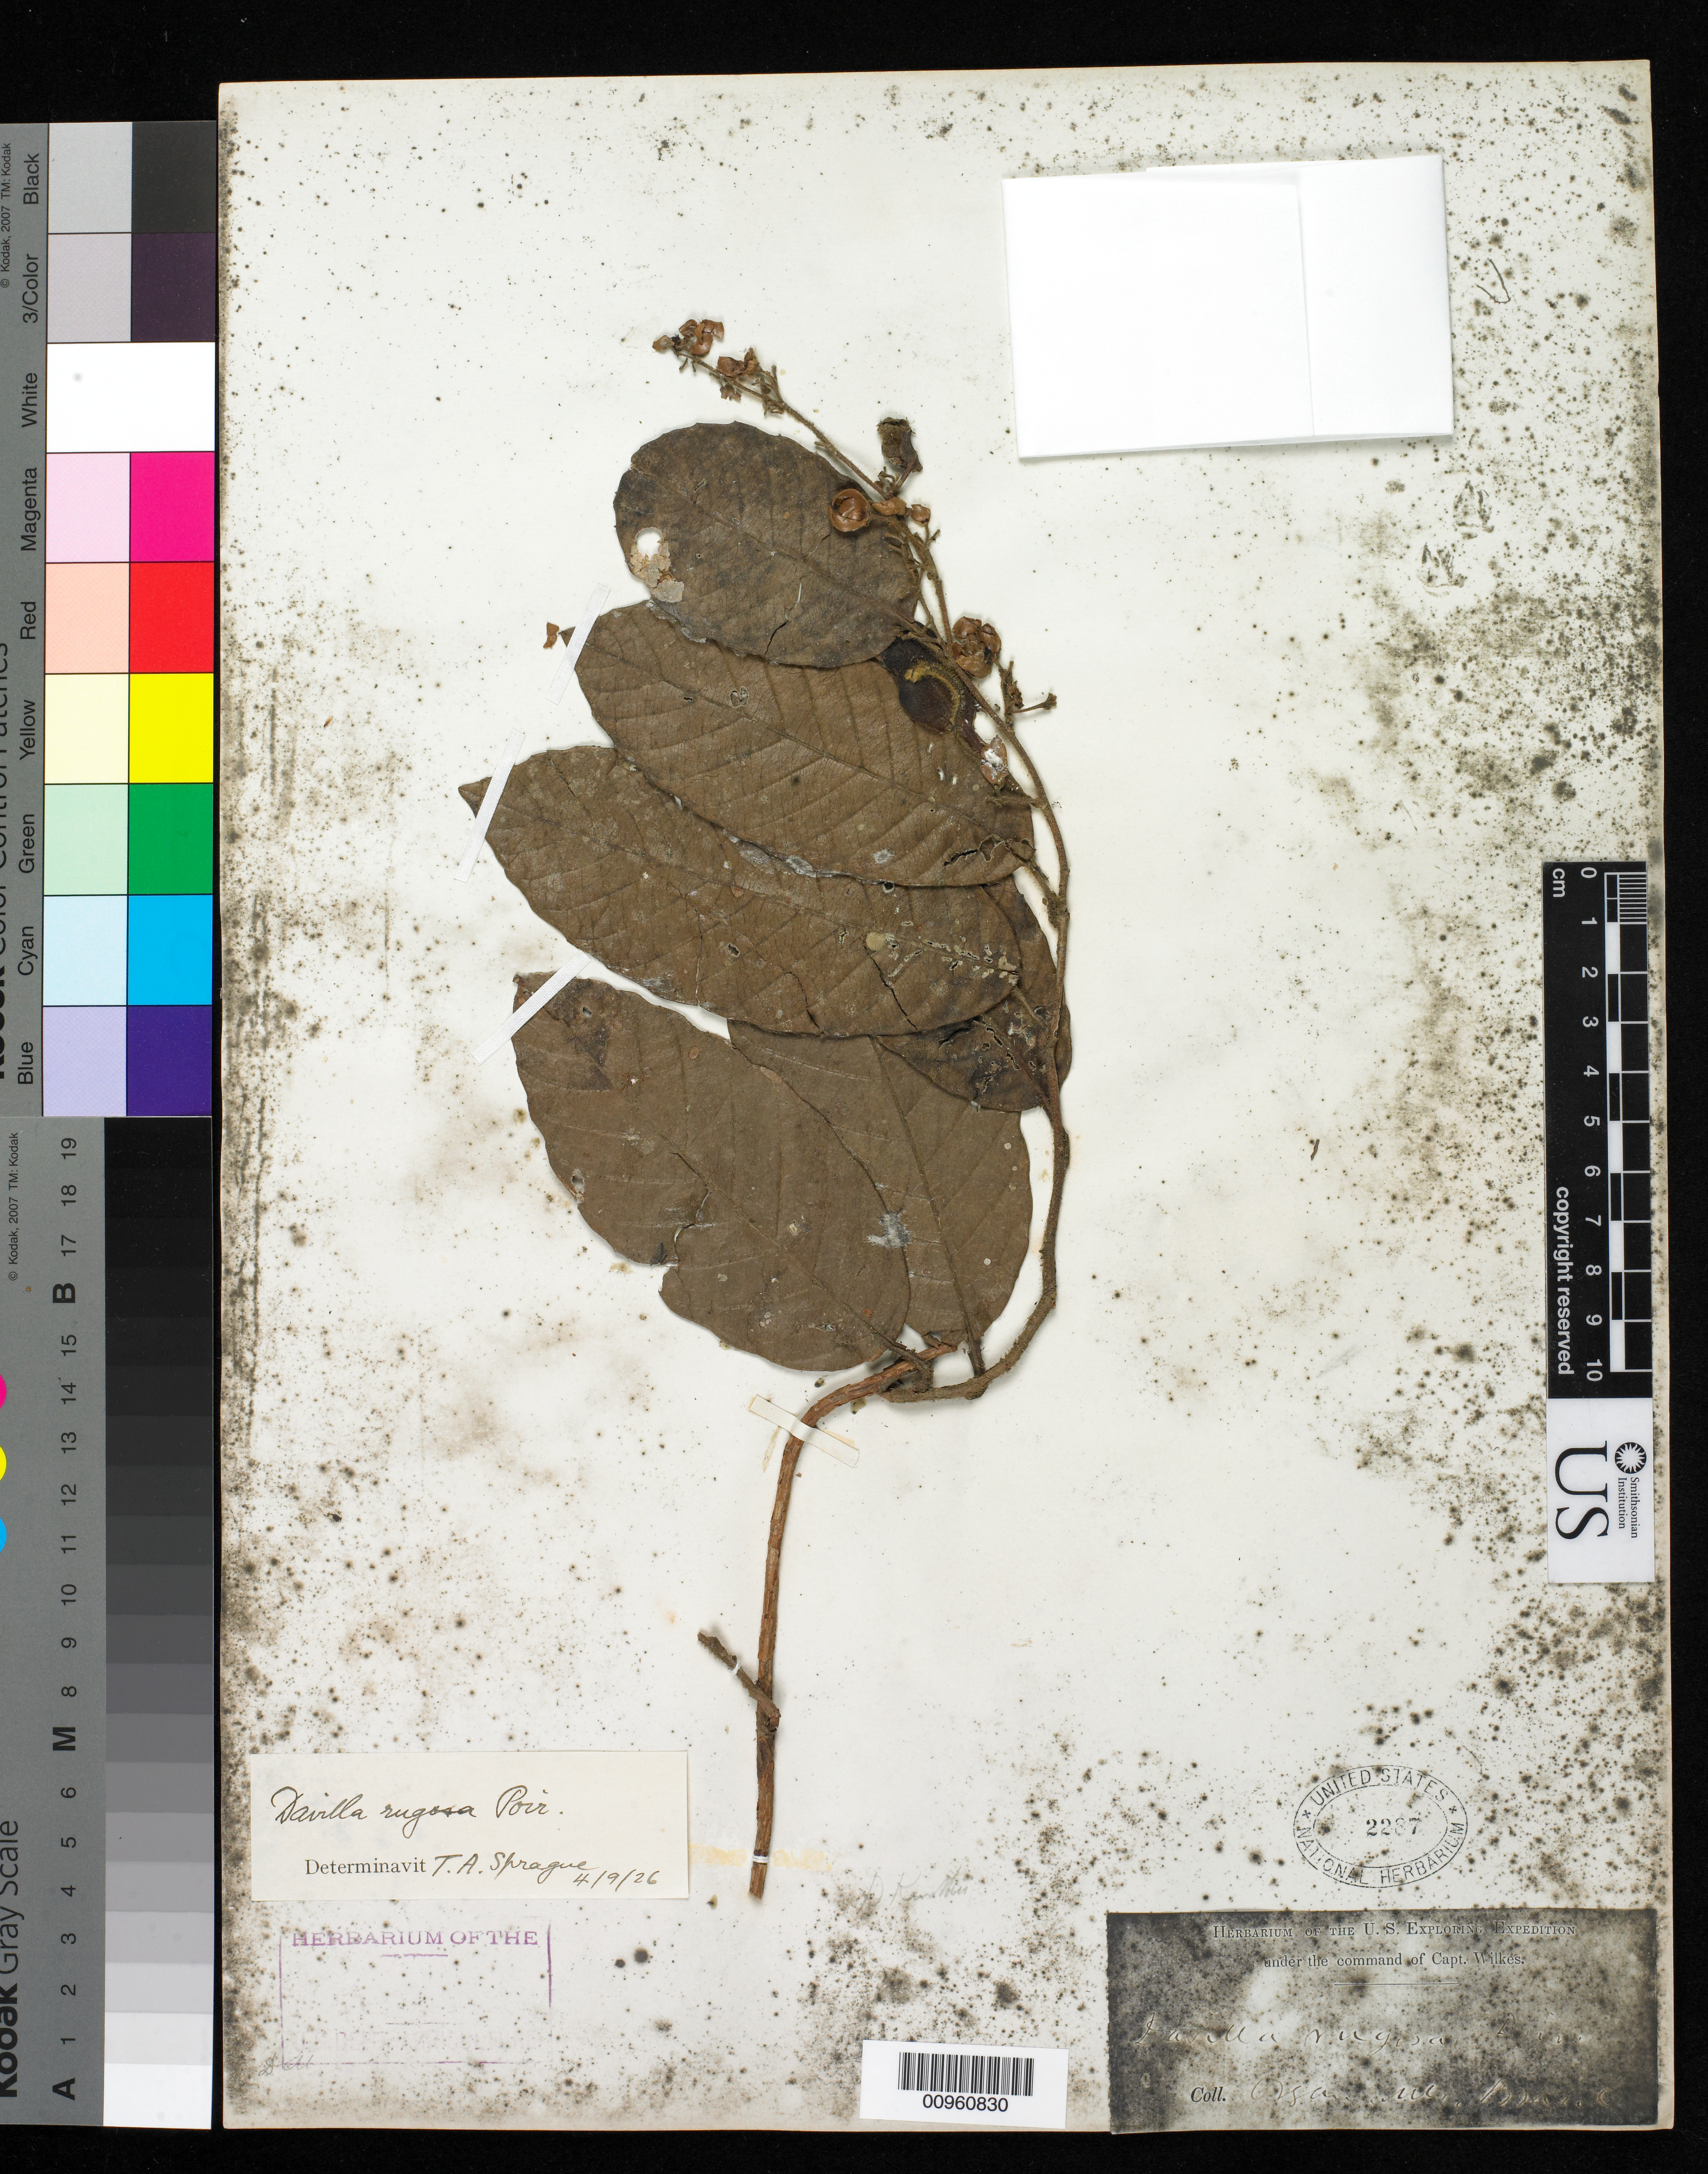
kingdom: Plantae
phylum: Tracheophyta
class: Magnoliopsida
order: Dilleniales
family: Dilleniaceae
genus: Davilla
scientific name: Davilla rugosa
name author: Poir.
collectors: Wilkes Explor. Exped.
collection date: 1838/1842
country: Brazil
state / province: Rio de Janeiro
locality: Organ Mountains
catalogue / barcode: US 2287